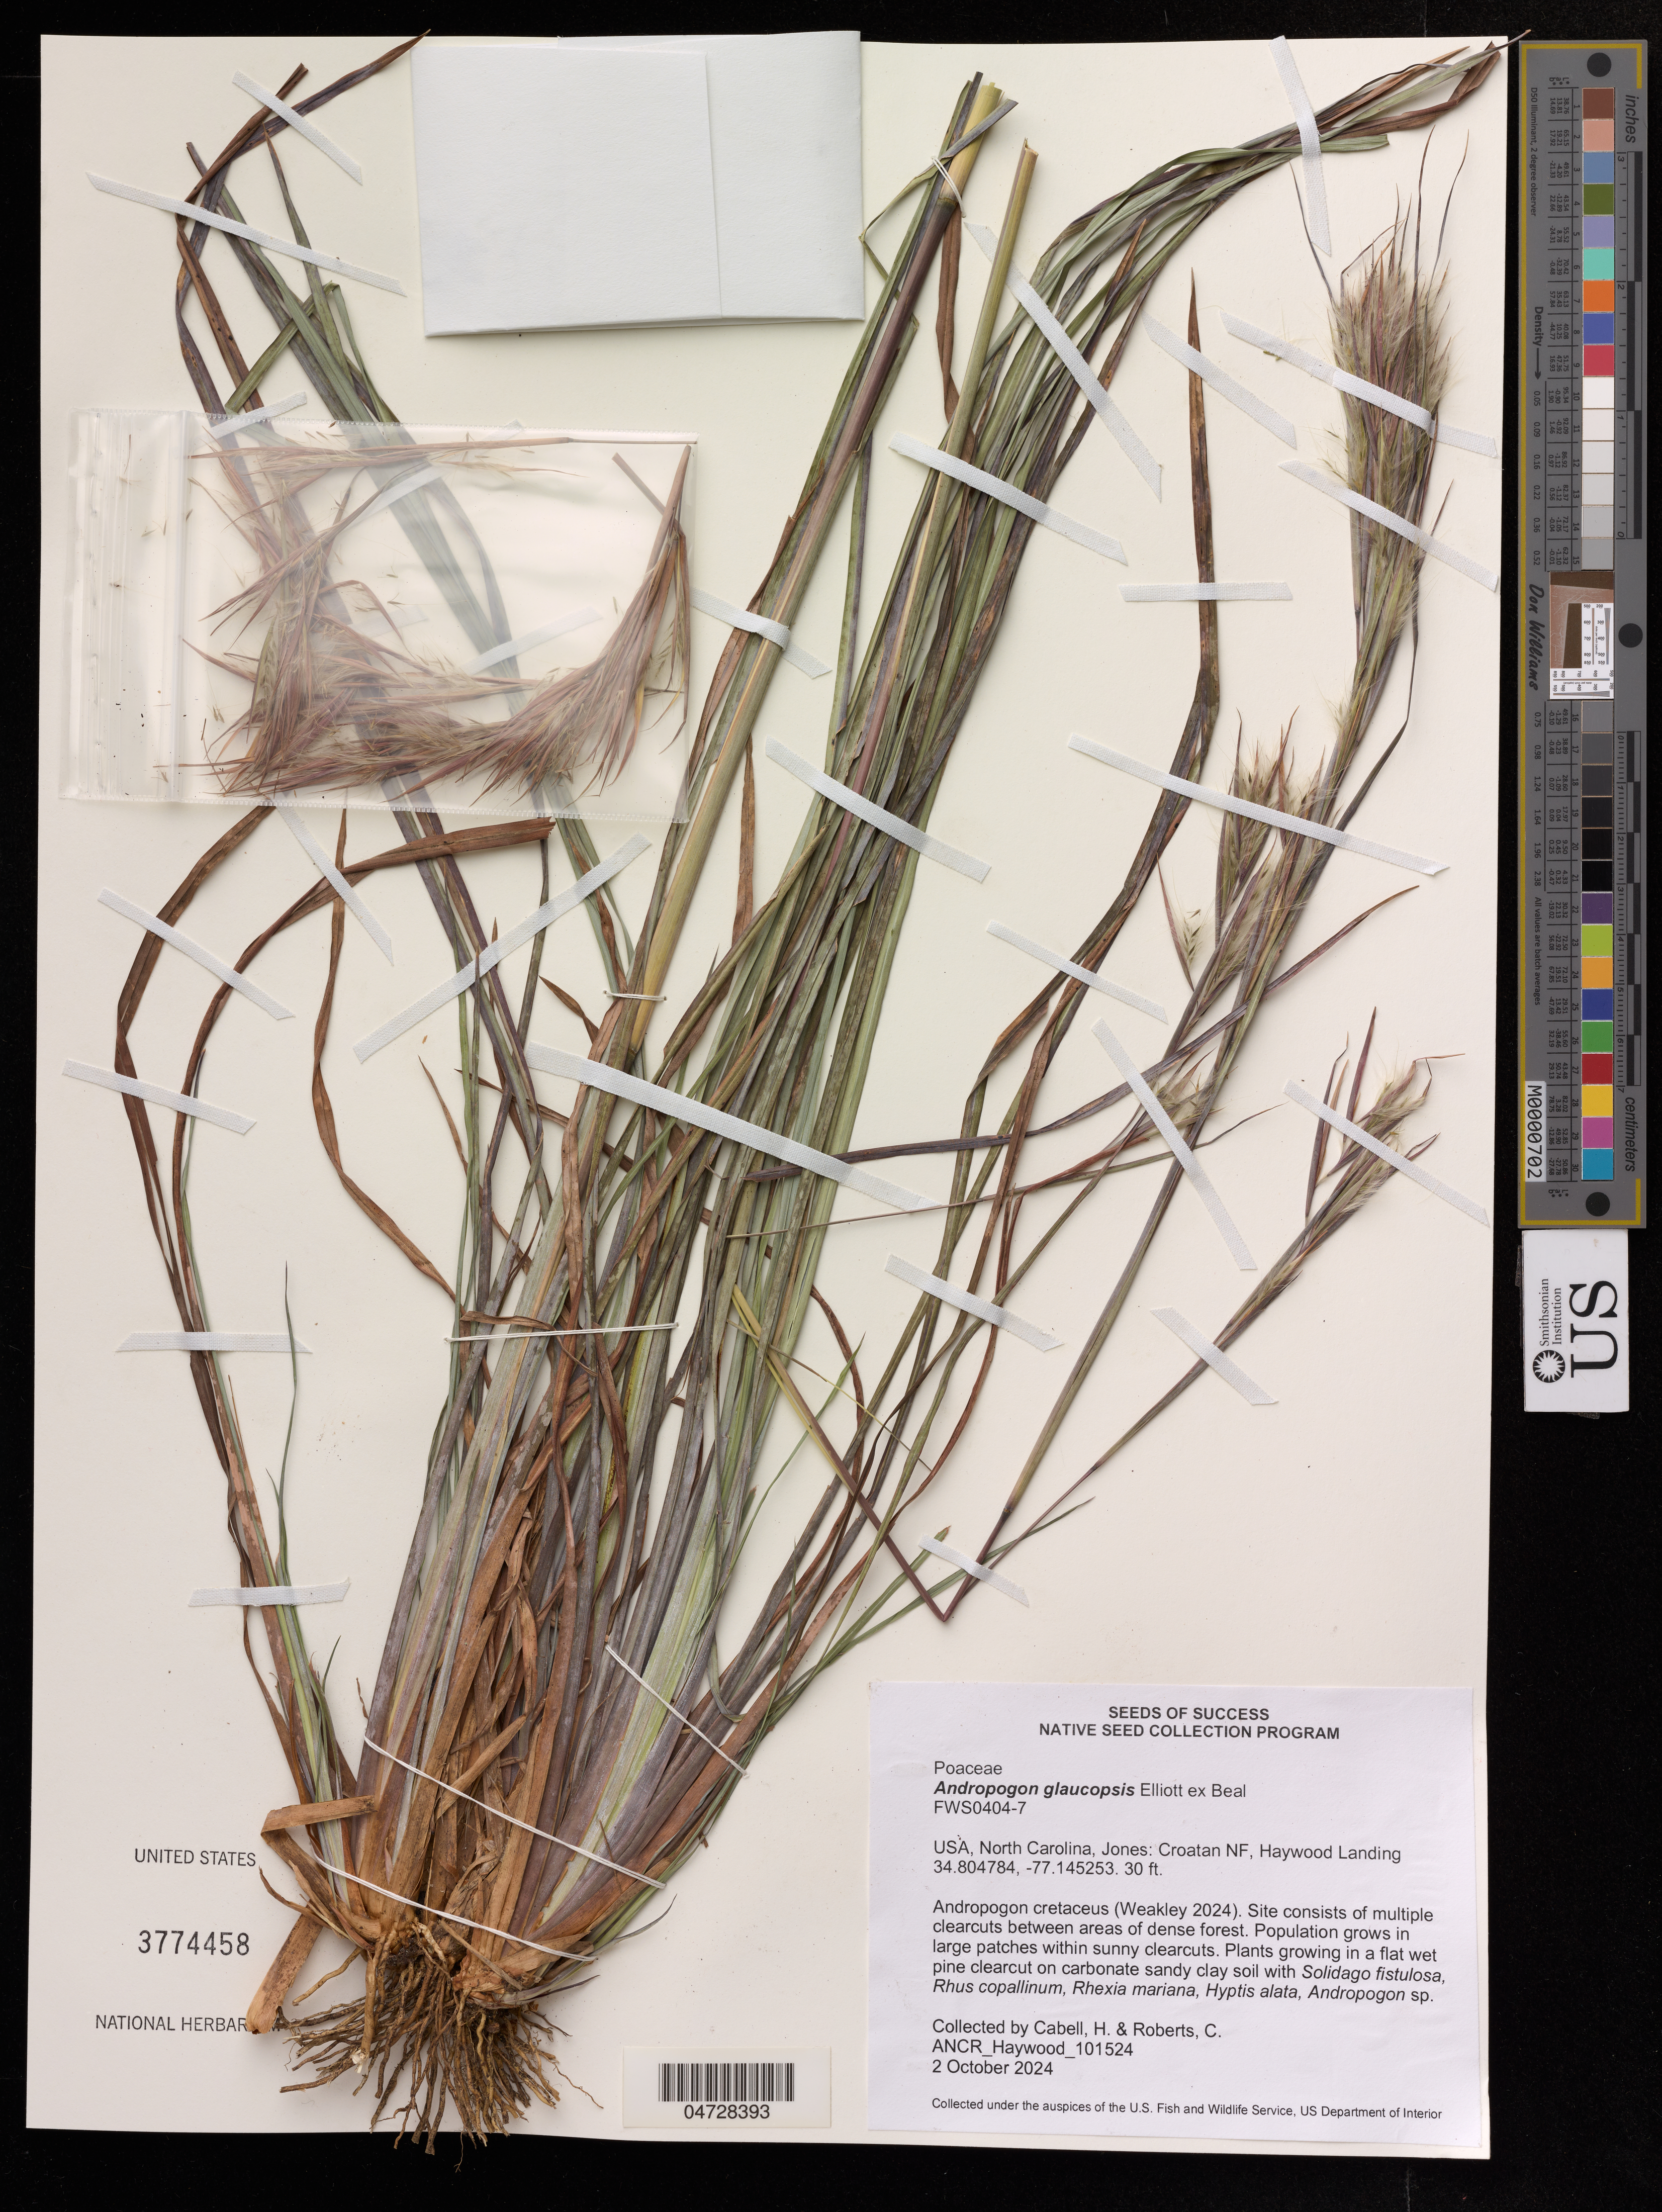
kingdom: Plantae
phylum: Tracheophyta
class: Liliopsida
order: Poales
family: Poaceae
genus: Andropogon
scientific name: Andropogon glaucopsis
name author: Steud.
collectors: H. Cabell & C. Roberts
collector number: FWS0404-7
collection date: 2024-10-02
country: United States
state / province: North Carolina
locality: Jones: Croatan Nf, Haywood Landing.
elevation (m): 9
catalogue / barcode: US 3774458